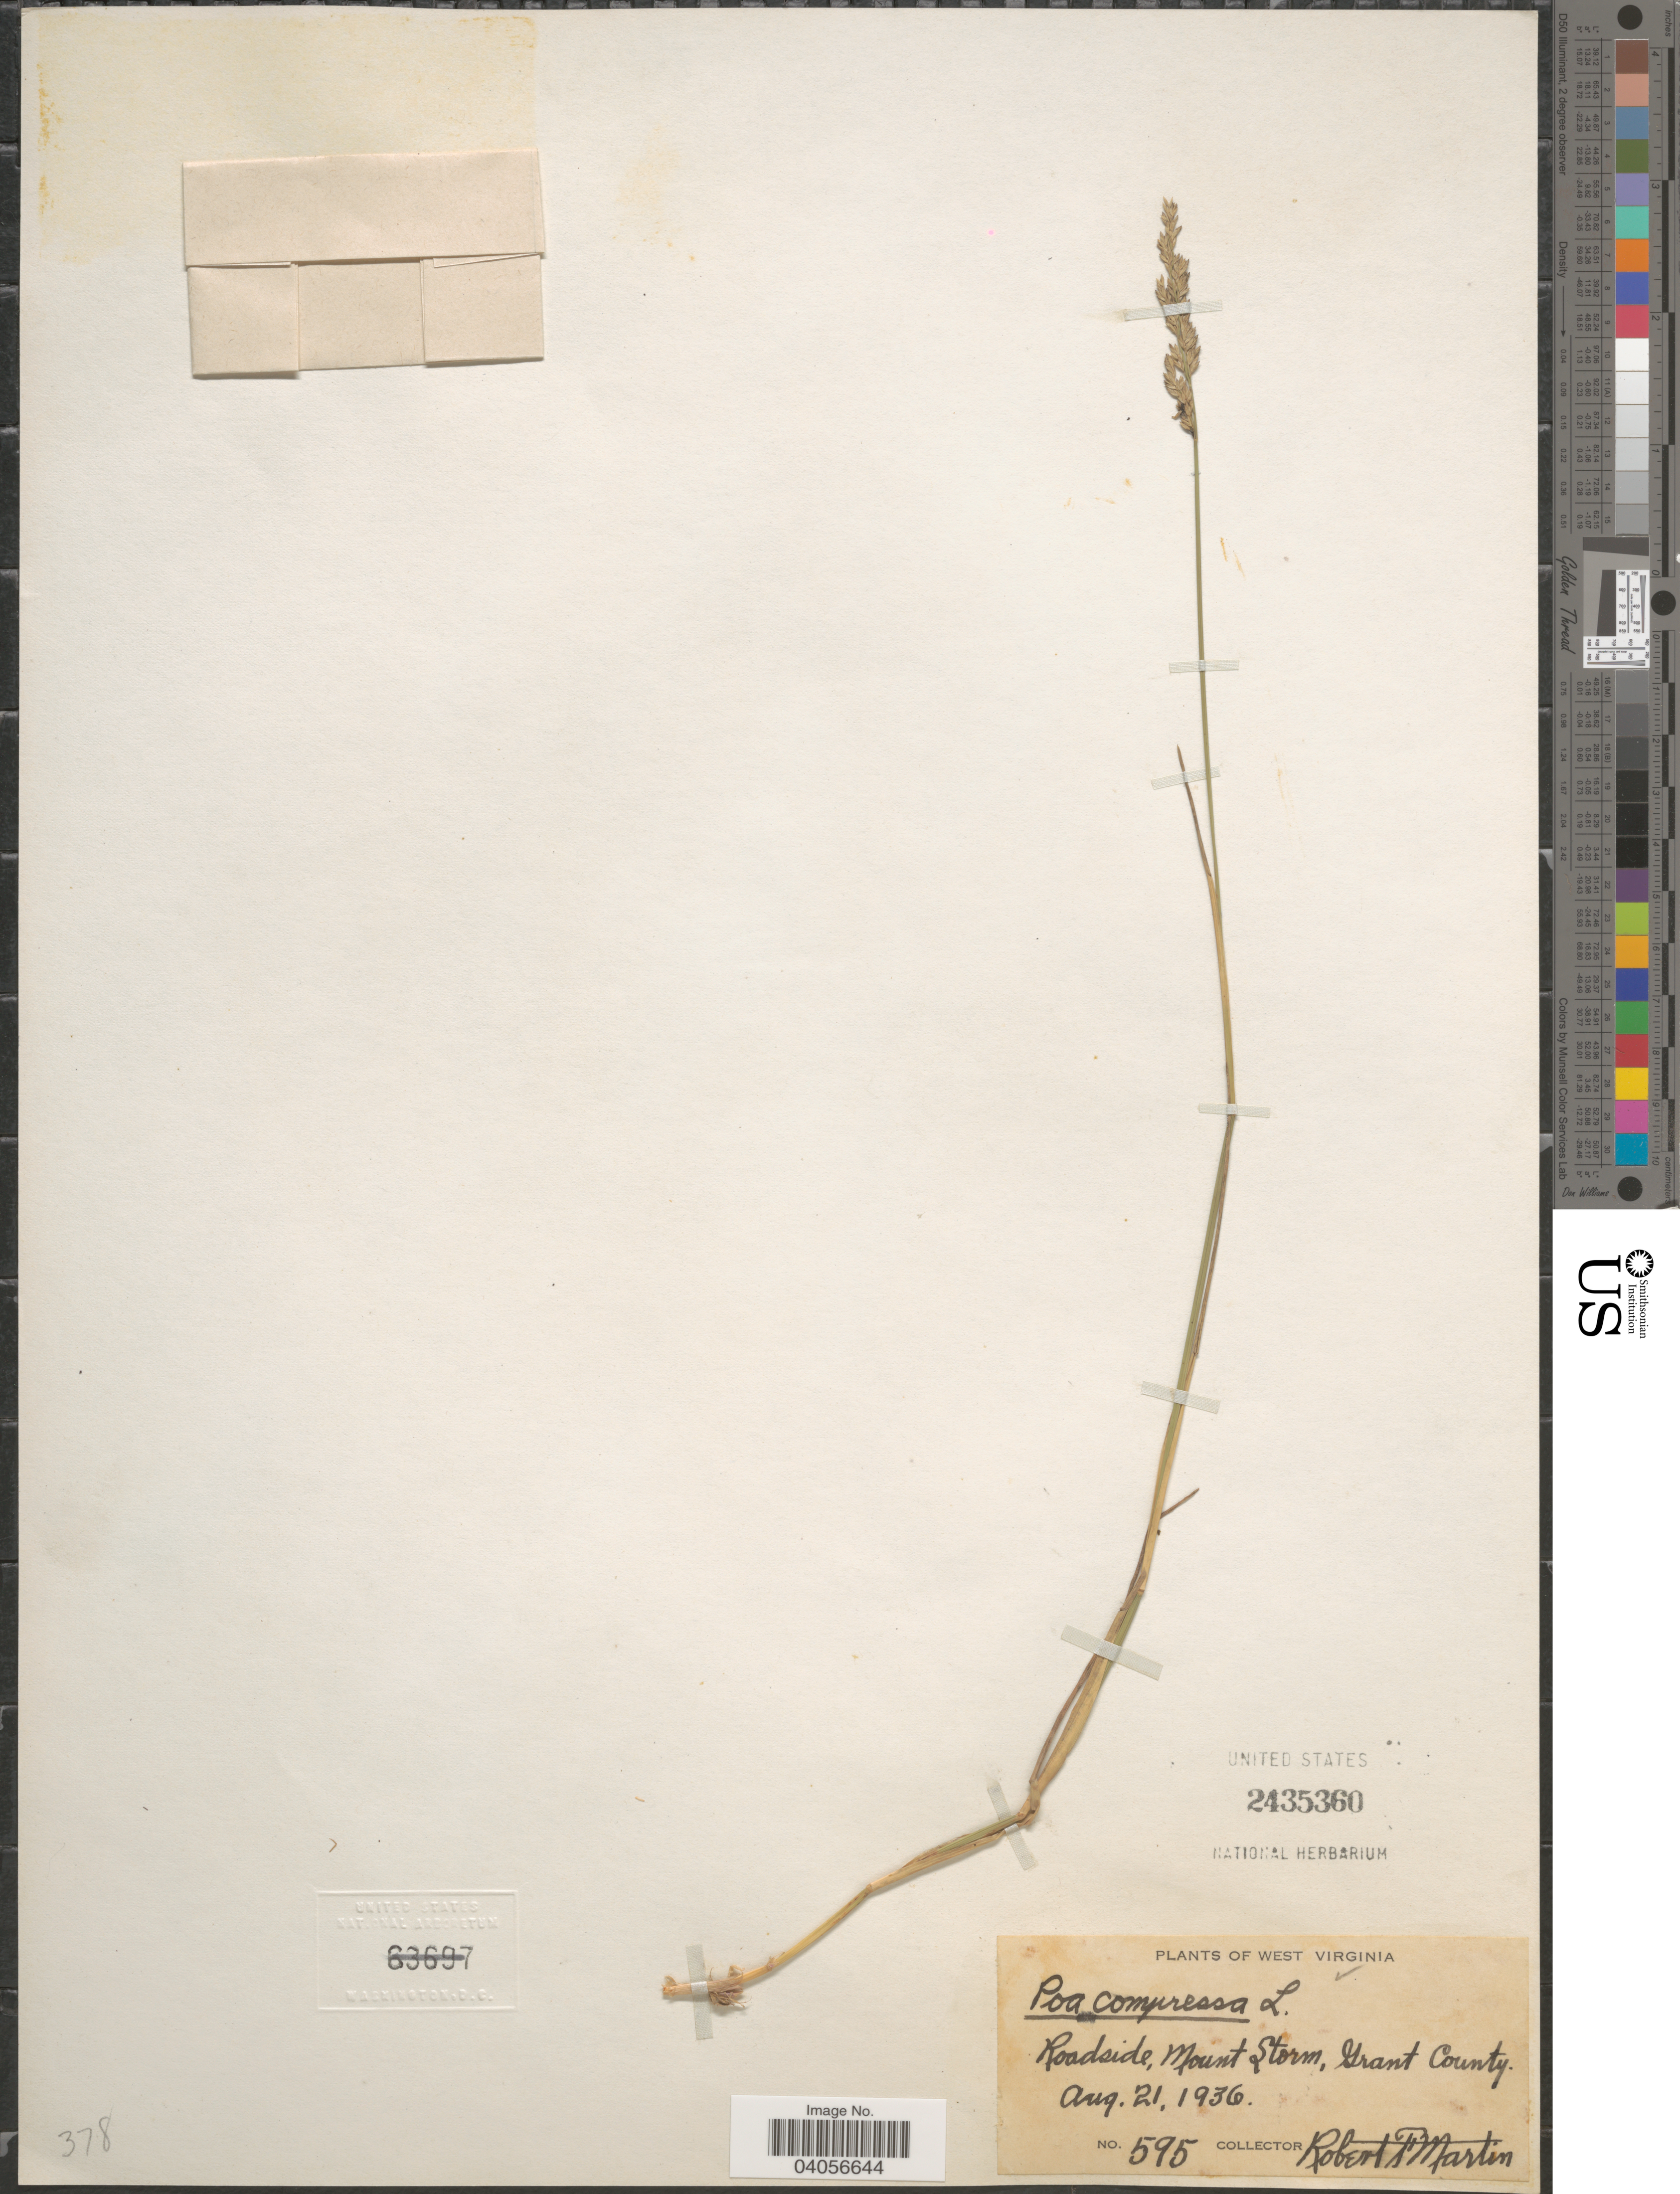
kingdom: Plantae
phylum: Tracheophyta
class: Liliopsida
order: Poales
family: Poaceae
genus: Poa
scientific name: Poa compressa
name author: L.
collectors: R. F. Martin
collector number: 595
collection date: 1936-08-21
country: United States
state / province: West Virginia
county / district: Grant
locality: Roadside, Mount Storm, Grant County.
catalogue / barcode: US 2435360